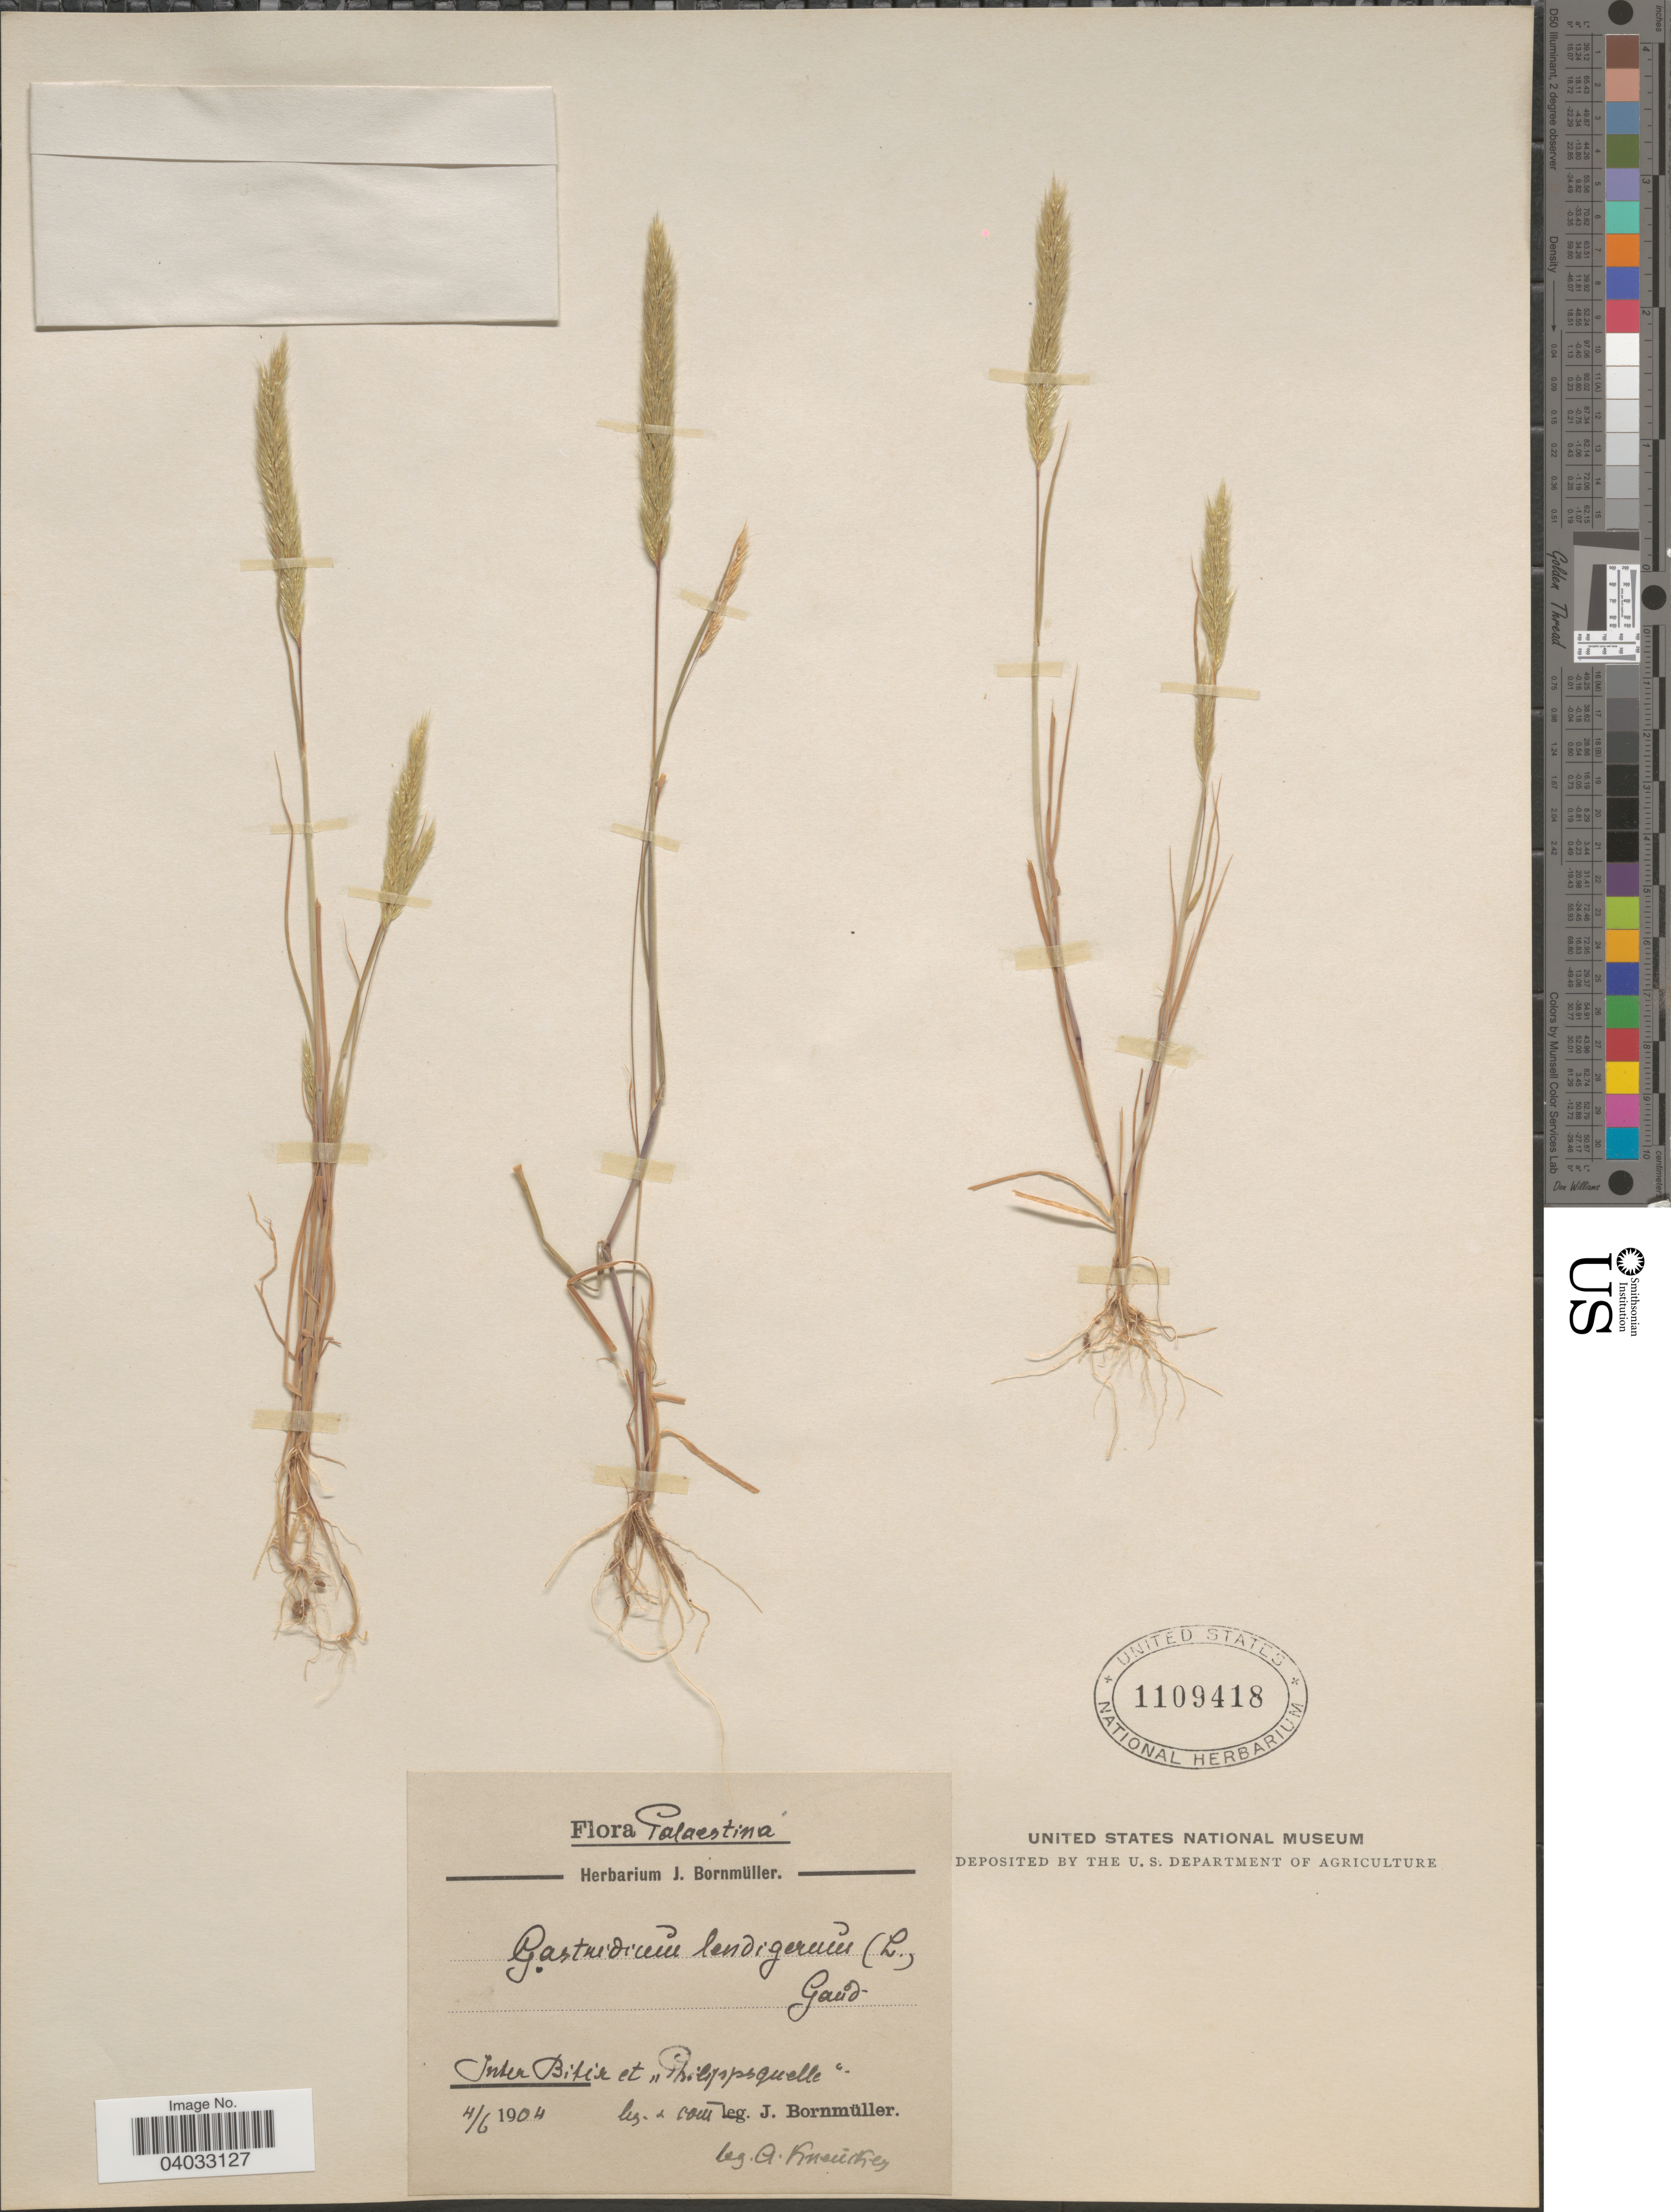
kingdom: Plantae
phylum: Tracheophyta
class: Liliopsida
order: Poales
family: Poaceae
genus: Gastridium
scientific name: Gastridium ventricosum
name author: (Gouan) Schinz & Thell.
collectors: J. Bornmüller & A. Kneucker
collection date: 1904-06-04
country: Israel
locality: Palaestina. Inter Bifir et "Philippsquelle".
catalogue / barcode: US 1109418